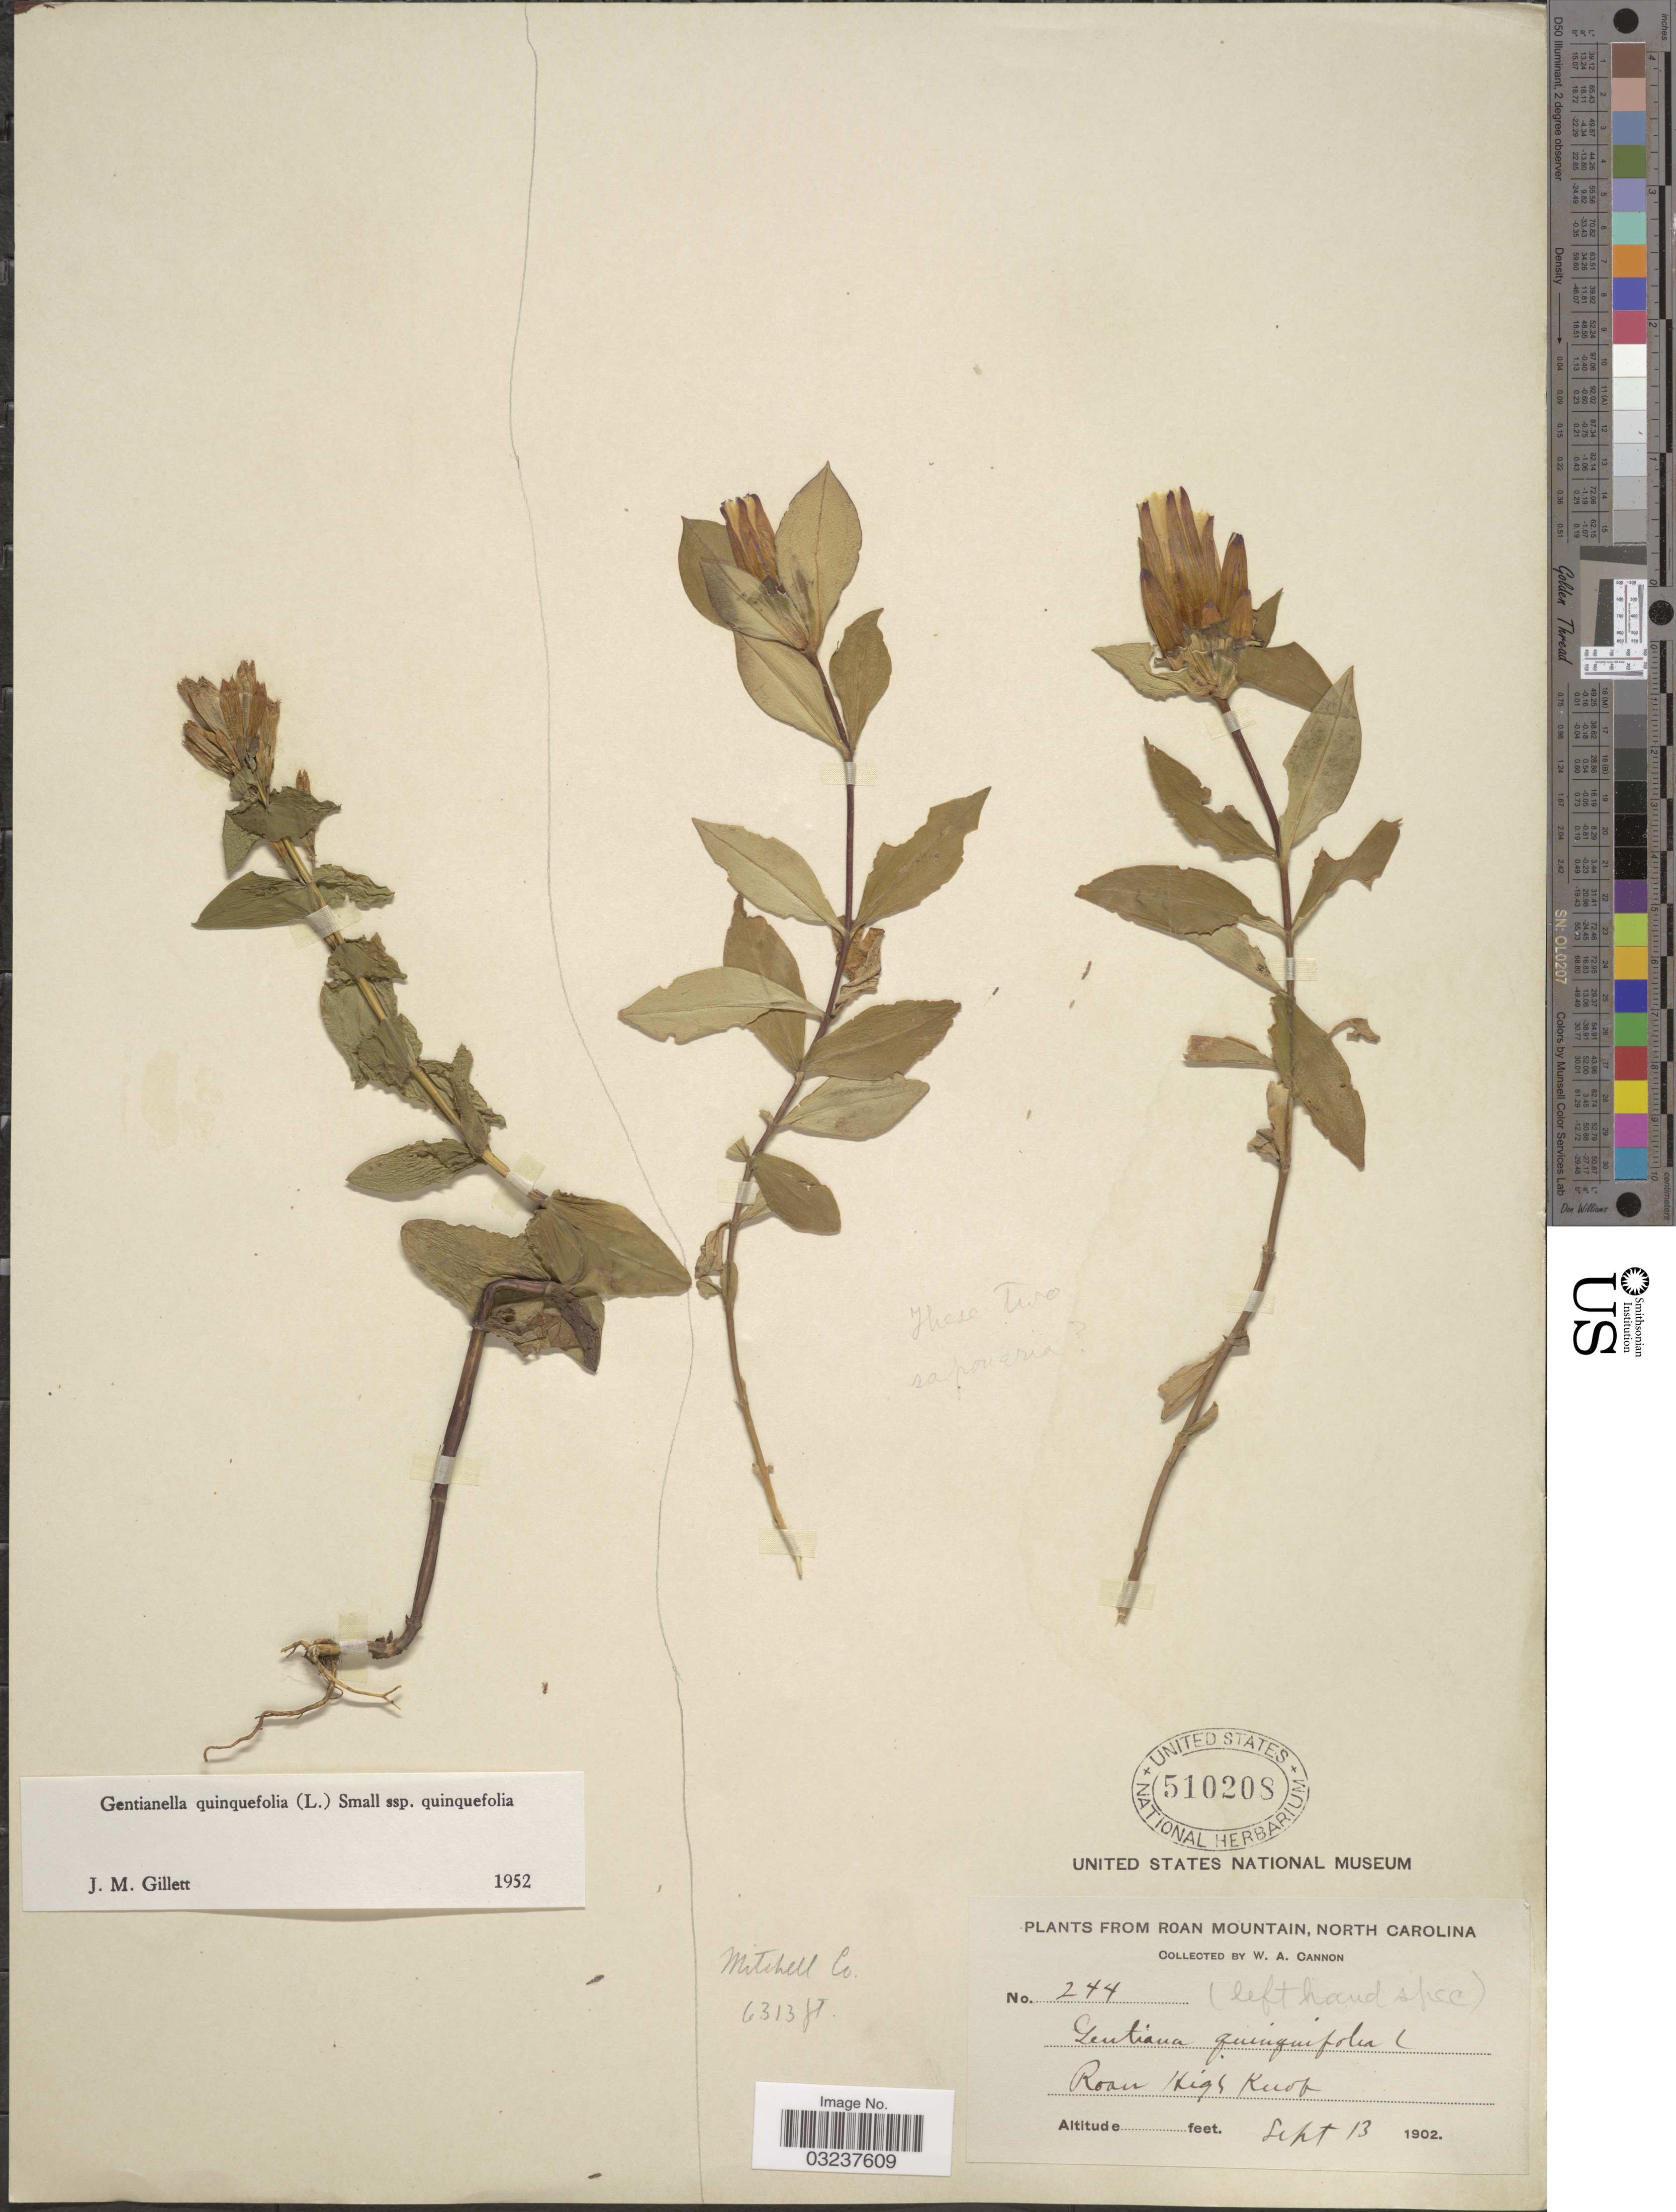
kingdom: Plantae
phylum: Tracheophyta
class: Magnoliopsida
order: Gentianales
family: Gentianaceae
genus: Gentianella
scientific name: Gentianella quinquefolia subsp. quinquefolia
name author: (L.) Small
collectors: W. Cannon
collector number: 244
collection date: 1902-09-13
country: United States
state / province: North Carolina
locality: Roan Mountain, Roan High Knob, Mitchell Co.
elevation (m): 1924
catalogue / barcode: US 510208